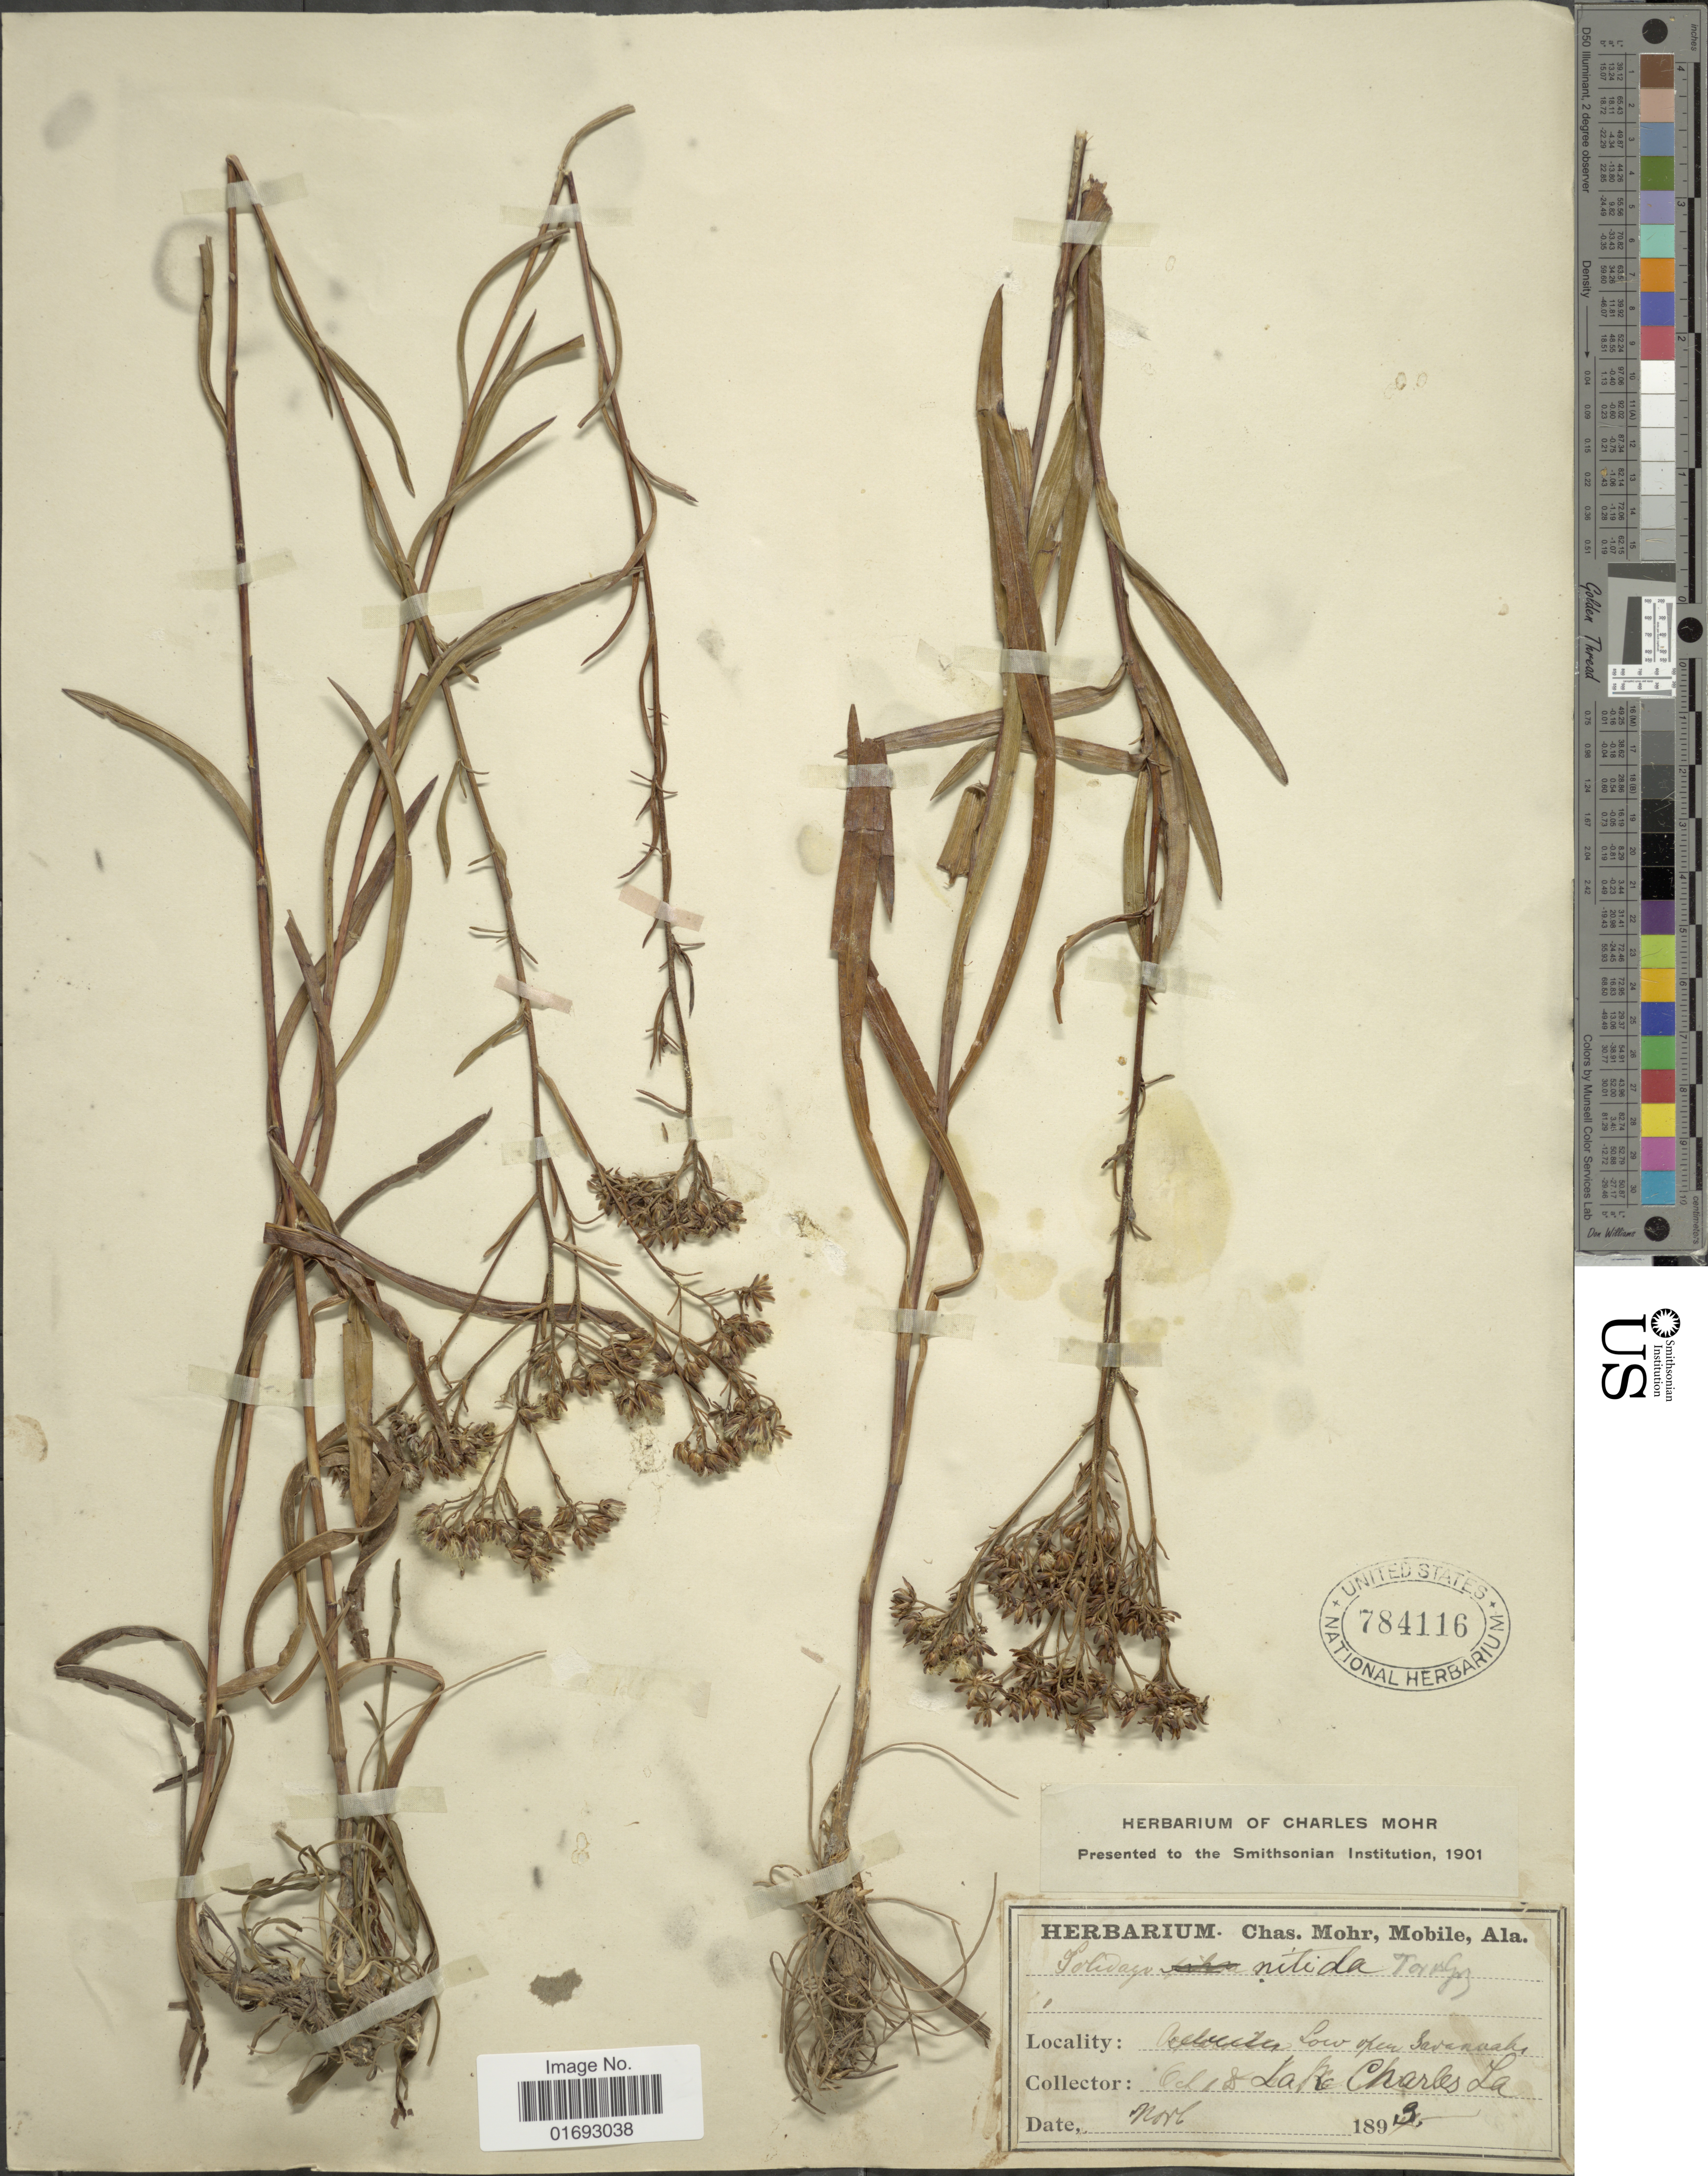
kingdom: Plantae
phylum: Tracheophyta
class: Magnoliopsida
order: Asterales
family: Asteraceae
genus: Oligoneuron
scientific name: Oligoneuron nitidum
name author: (Torr. & A. Gray) Small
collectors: Mohr, C. T. (herbarium)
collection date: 1893-10-18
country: United States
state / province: Louisiana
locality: Low open Savanna Lake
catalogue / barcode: US 784116